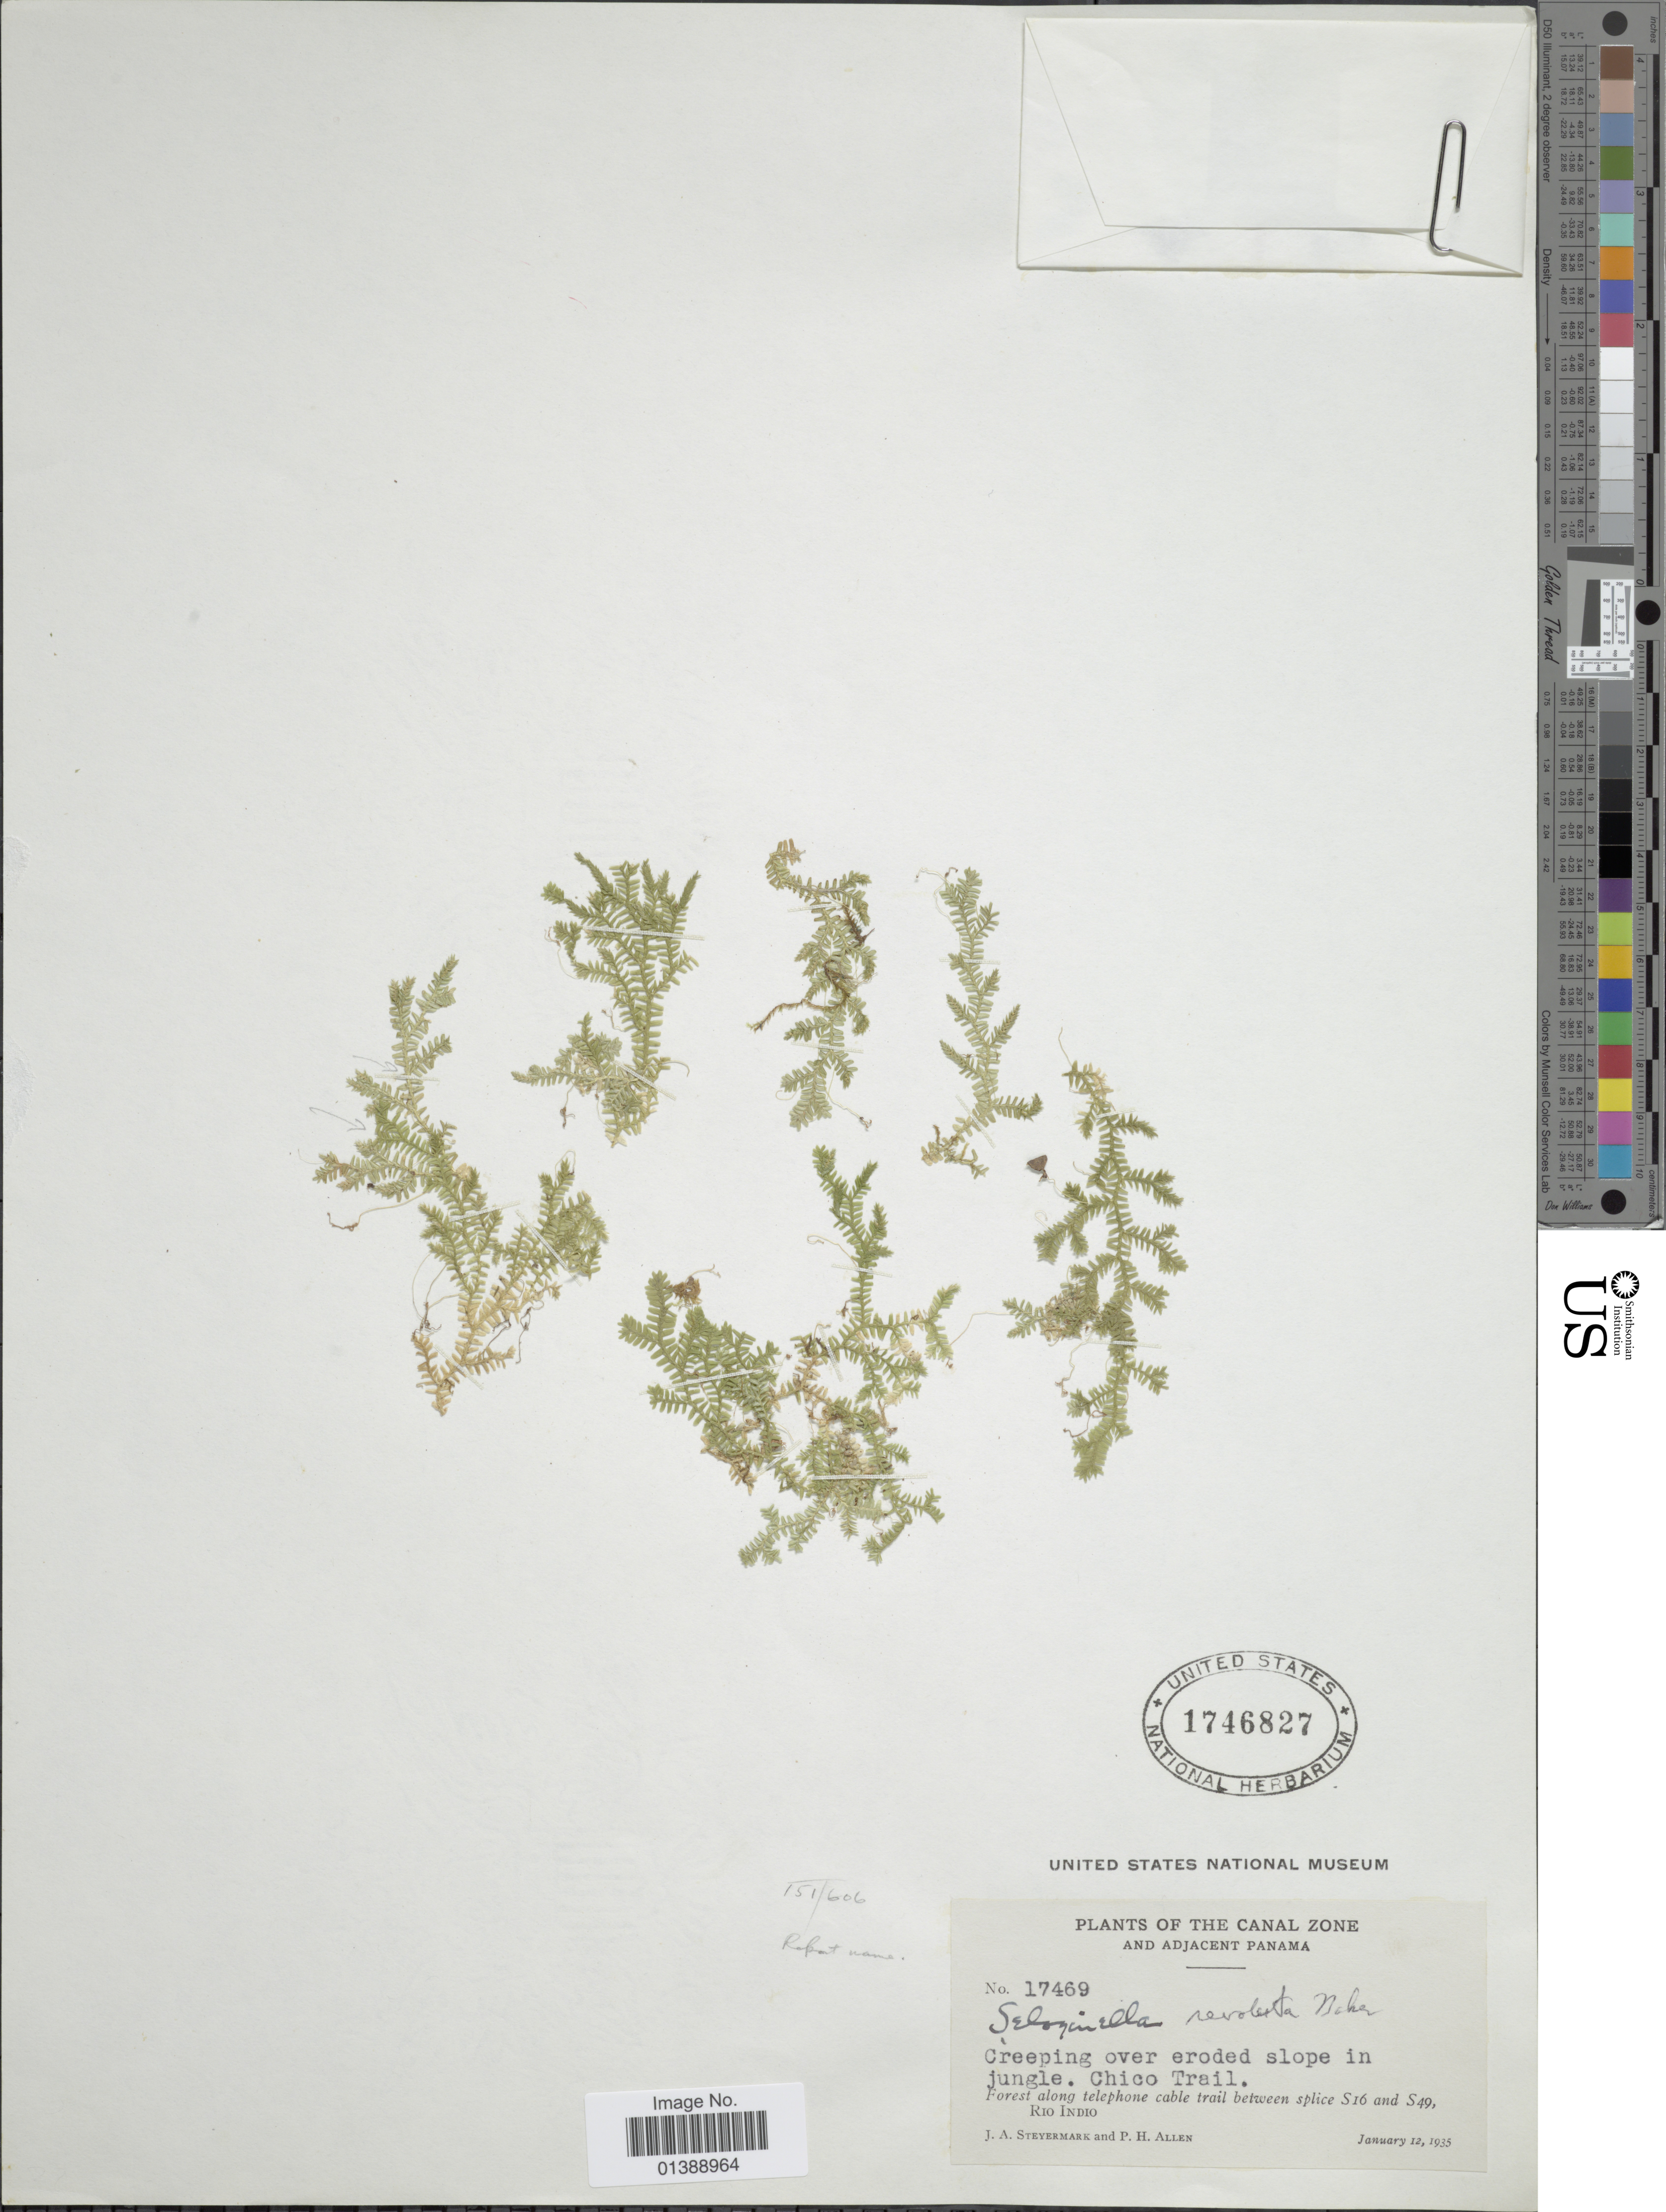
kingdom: Plantae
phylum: Tracheophyta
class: Lycopodiopsida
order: Selaginellales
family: Selaginellaceae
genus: Selaginella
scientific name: Selaginella revoluta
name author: Baker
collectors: J. Steyermark & P. H. Allen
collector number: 17469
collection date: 1935-01-12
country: Panama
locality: Creeping over eroded slope in jungle. Chico Trail, The Canal Zone and Adjacent, Forest along telephone cable trail between splice S16 and S49, Rio Indo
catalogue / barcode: US 1746827